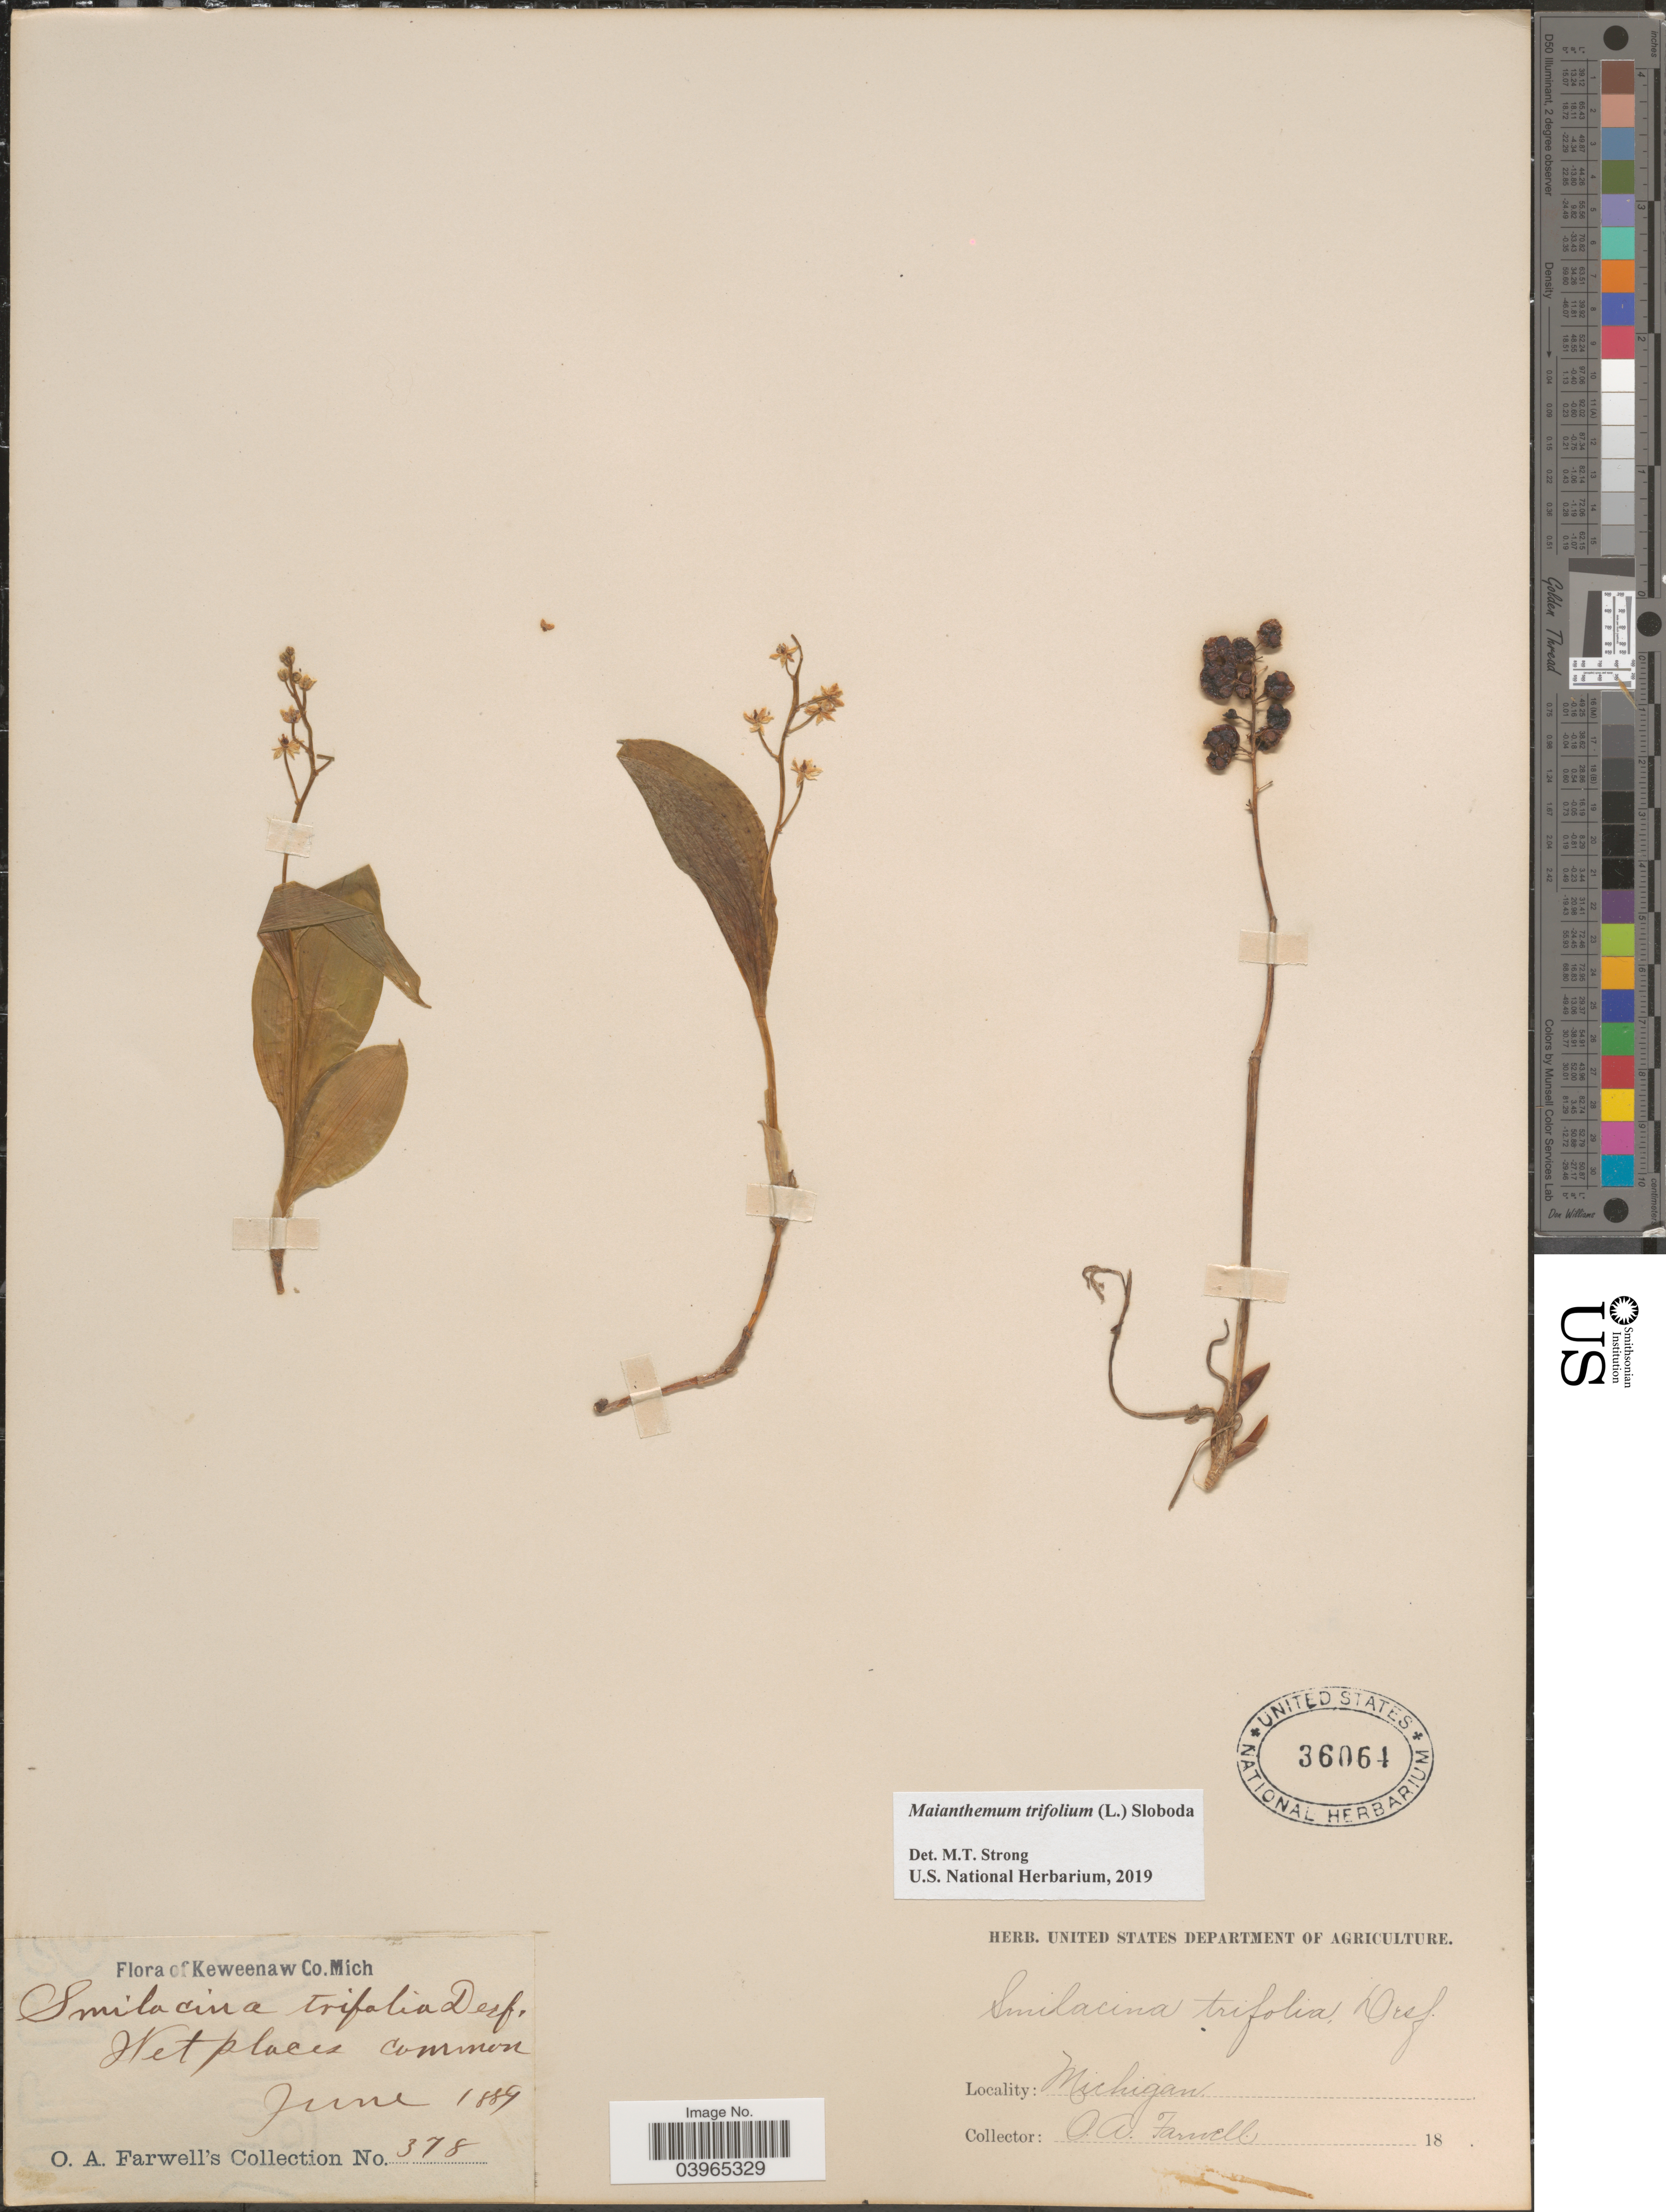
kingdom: Plantae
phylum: Tracheophyta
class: Liliopsida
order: Asparagales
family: Asparagaceae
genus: Maianthemum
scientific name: Maianthemum trifolium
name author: (L.) Sloboda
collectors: O. Farwell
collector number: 378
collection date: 1889-06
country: United States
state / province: Michigan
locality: Keweenaw Co.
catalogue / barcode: US 36064